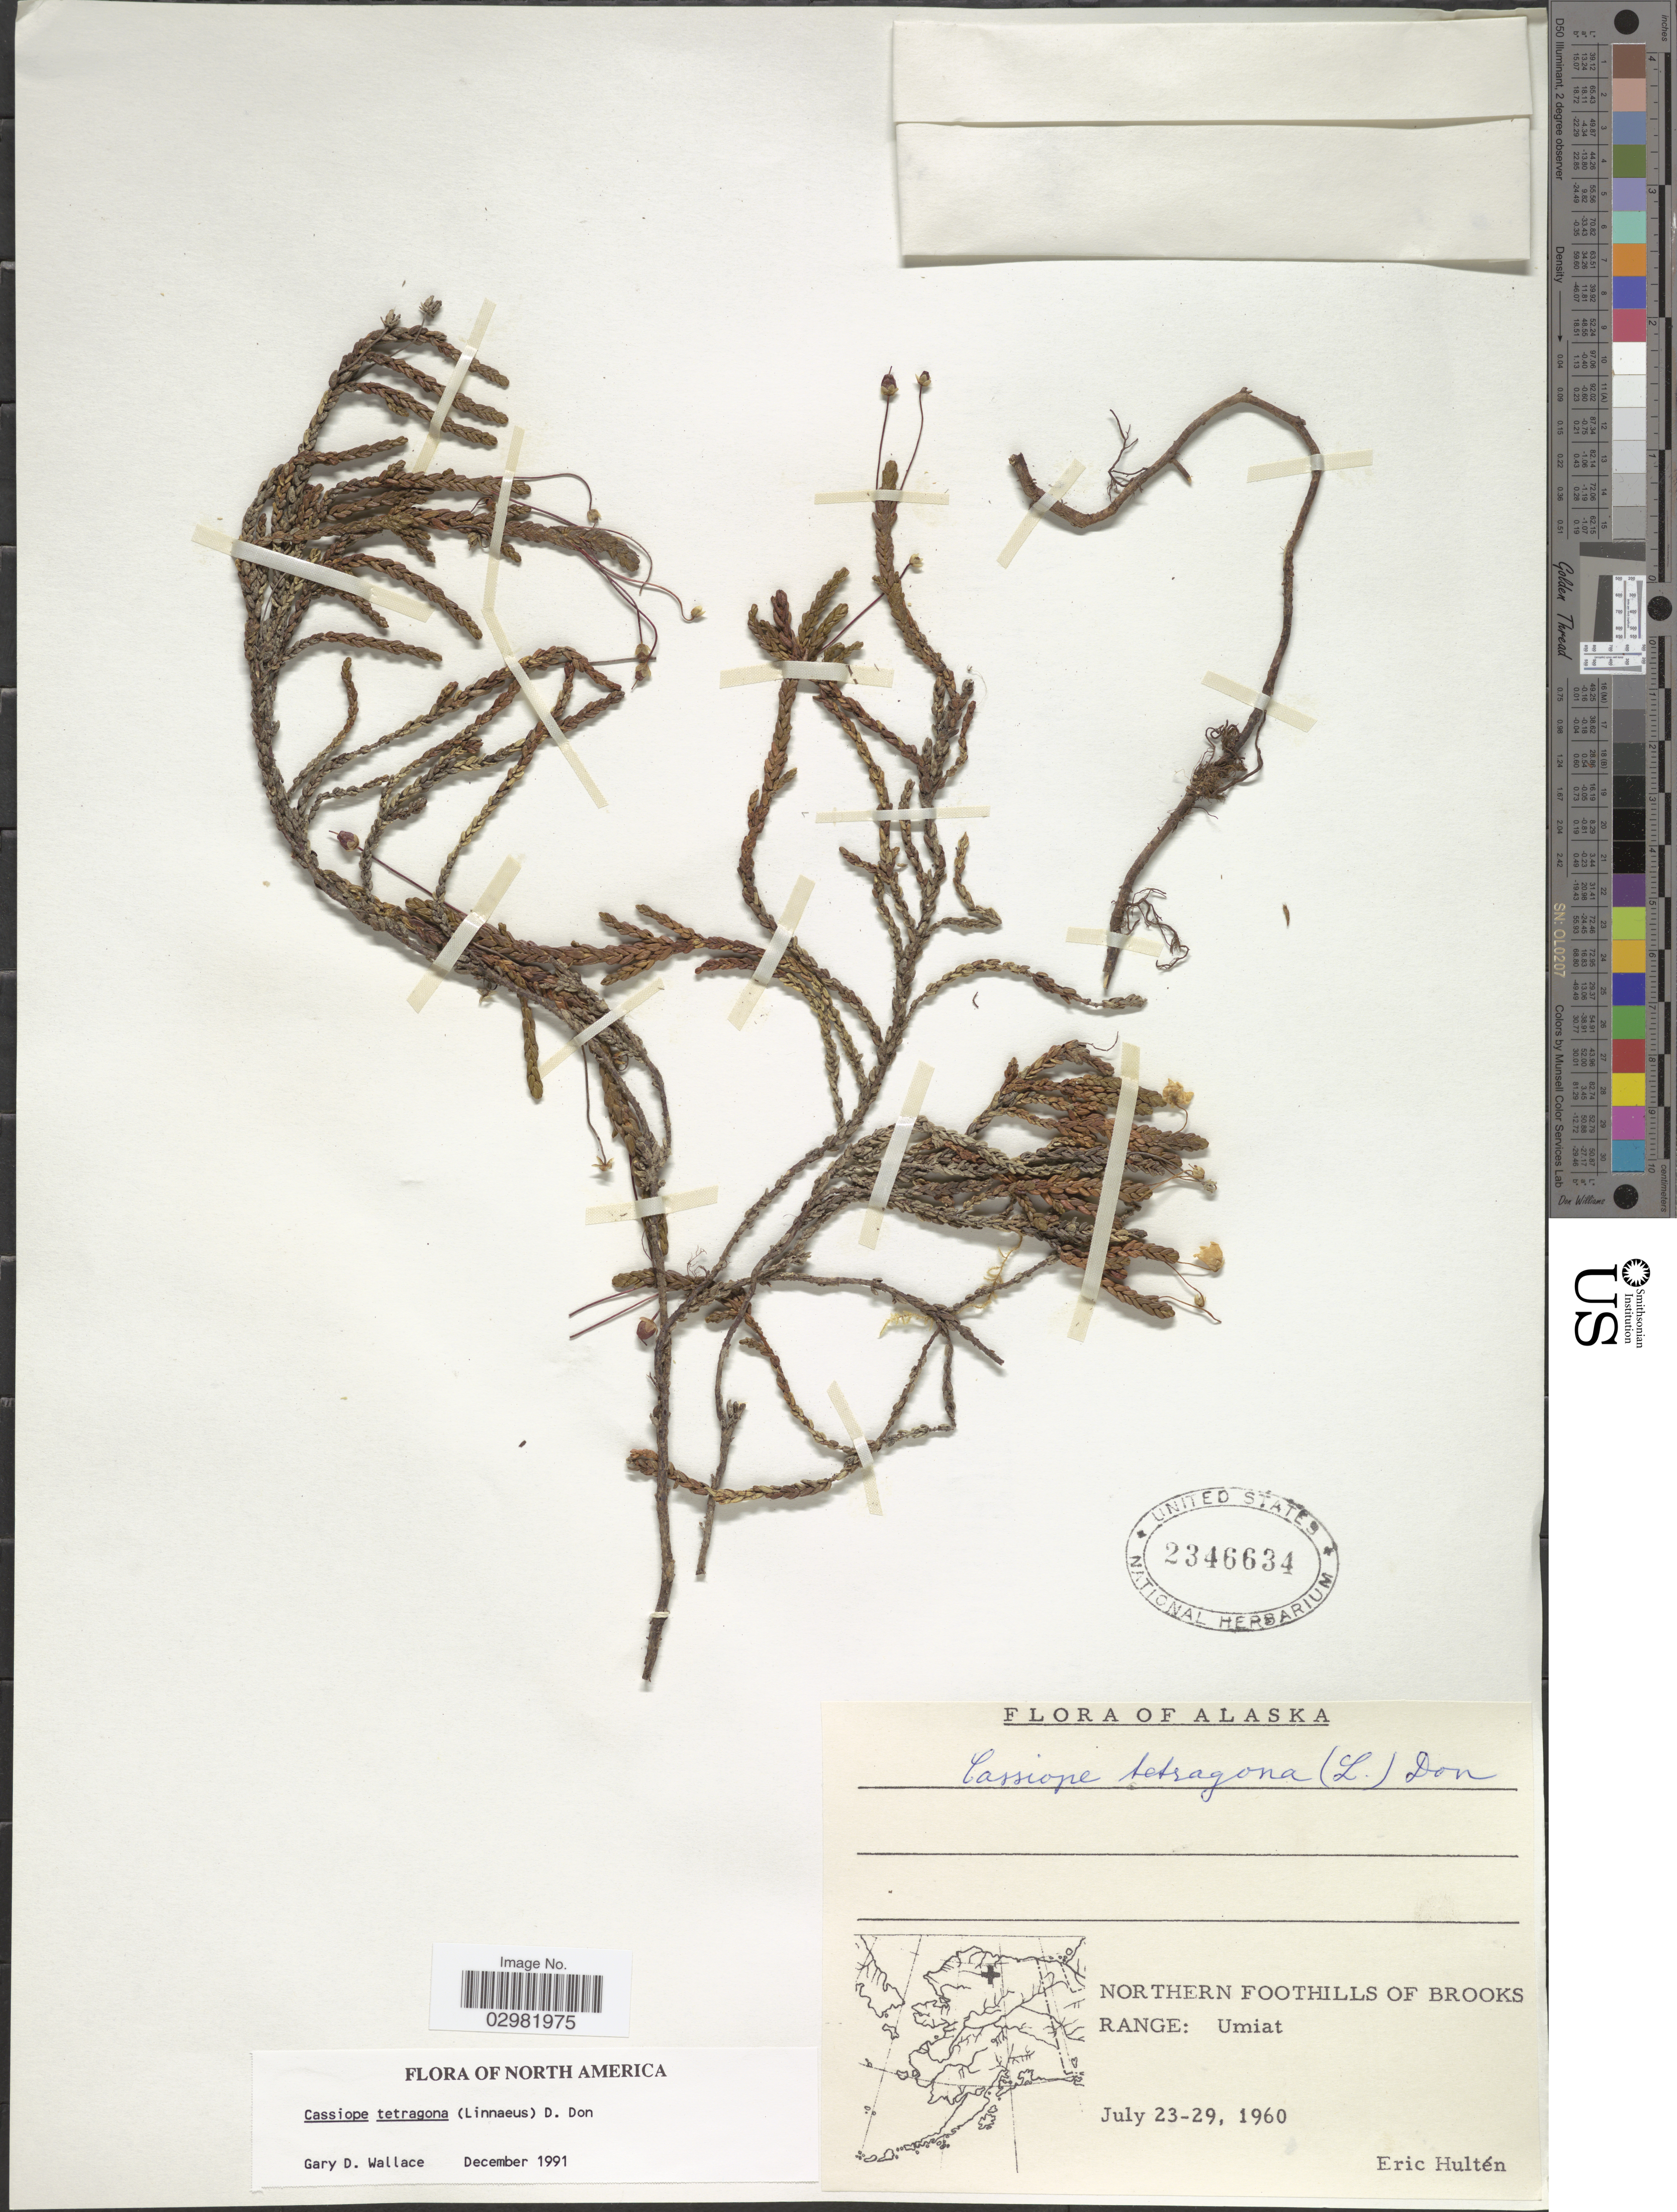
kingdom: Plantae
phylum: Tracheophyta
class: Magnoliopsida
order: Ericales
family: Ericaceae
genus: Cassiope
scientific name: Cassiope tetragona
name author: (L.) D. Don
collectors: E. G. Hultén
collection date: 1960-07-23/1960-07-29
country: United States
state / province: Alaska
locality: Northern Foothills of Brooks Range: Umiat.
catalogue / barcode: US 2346634